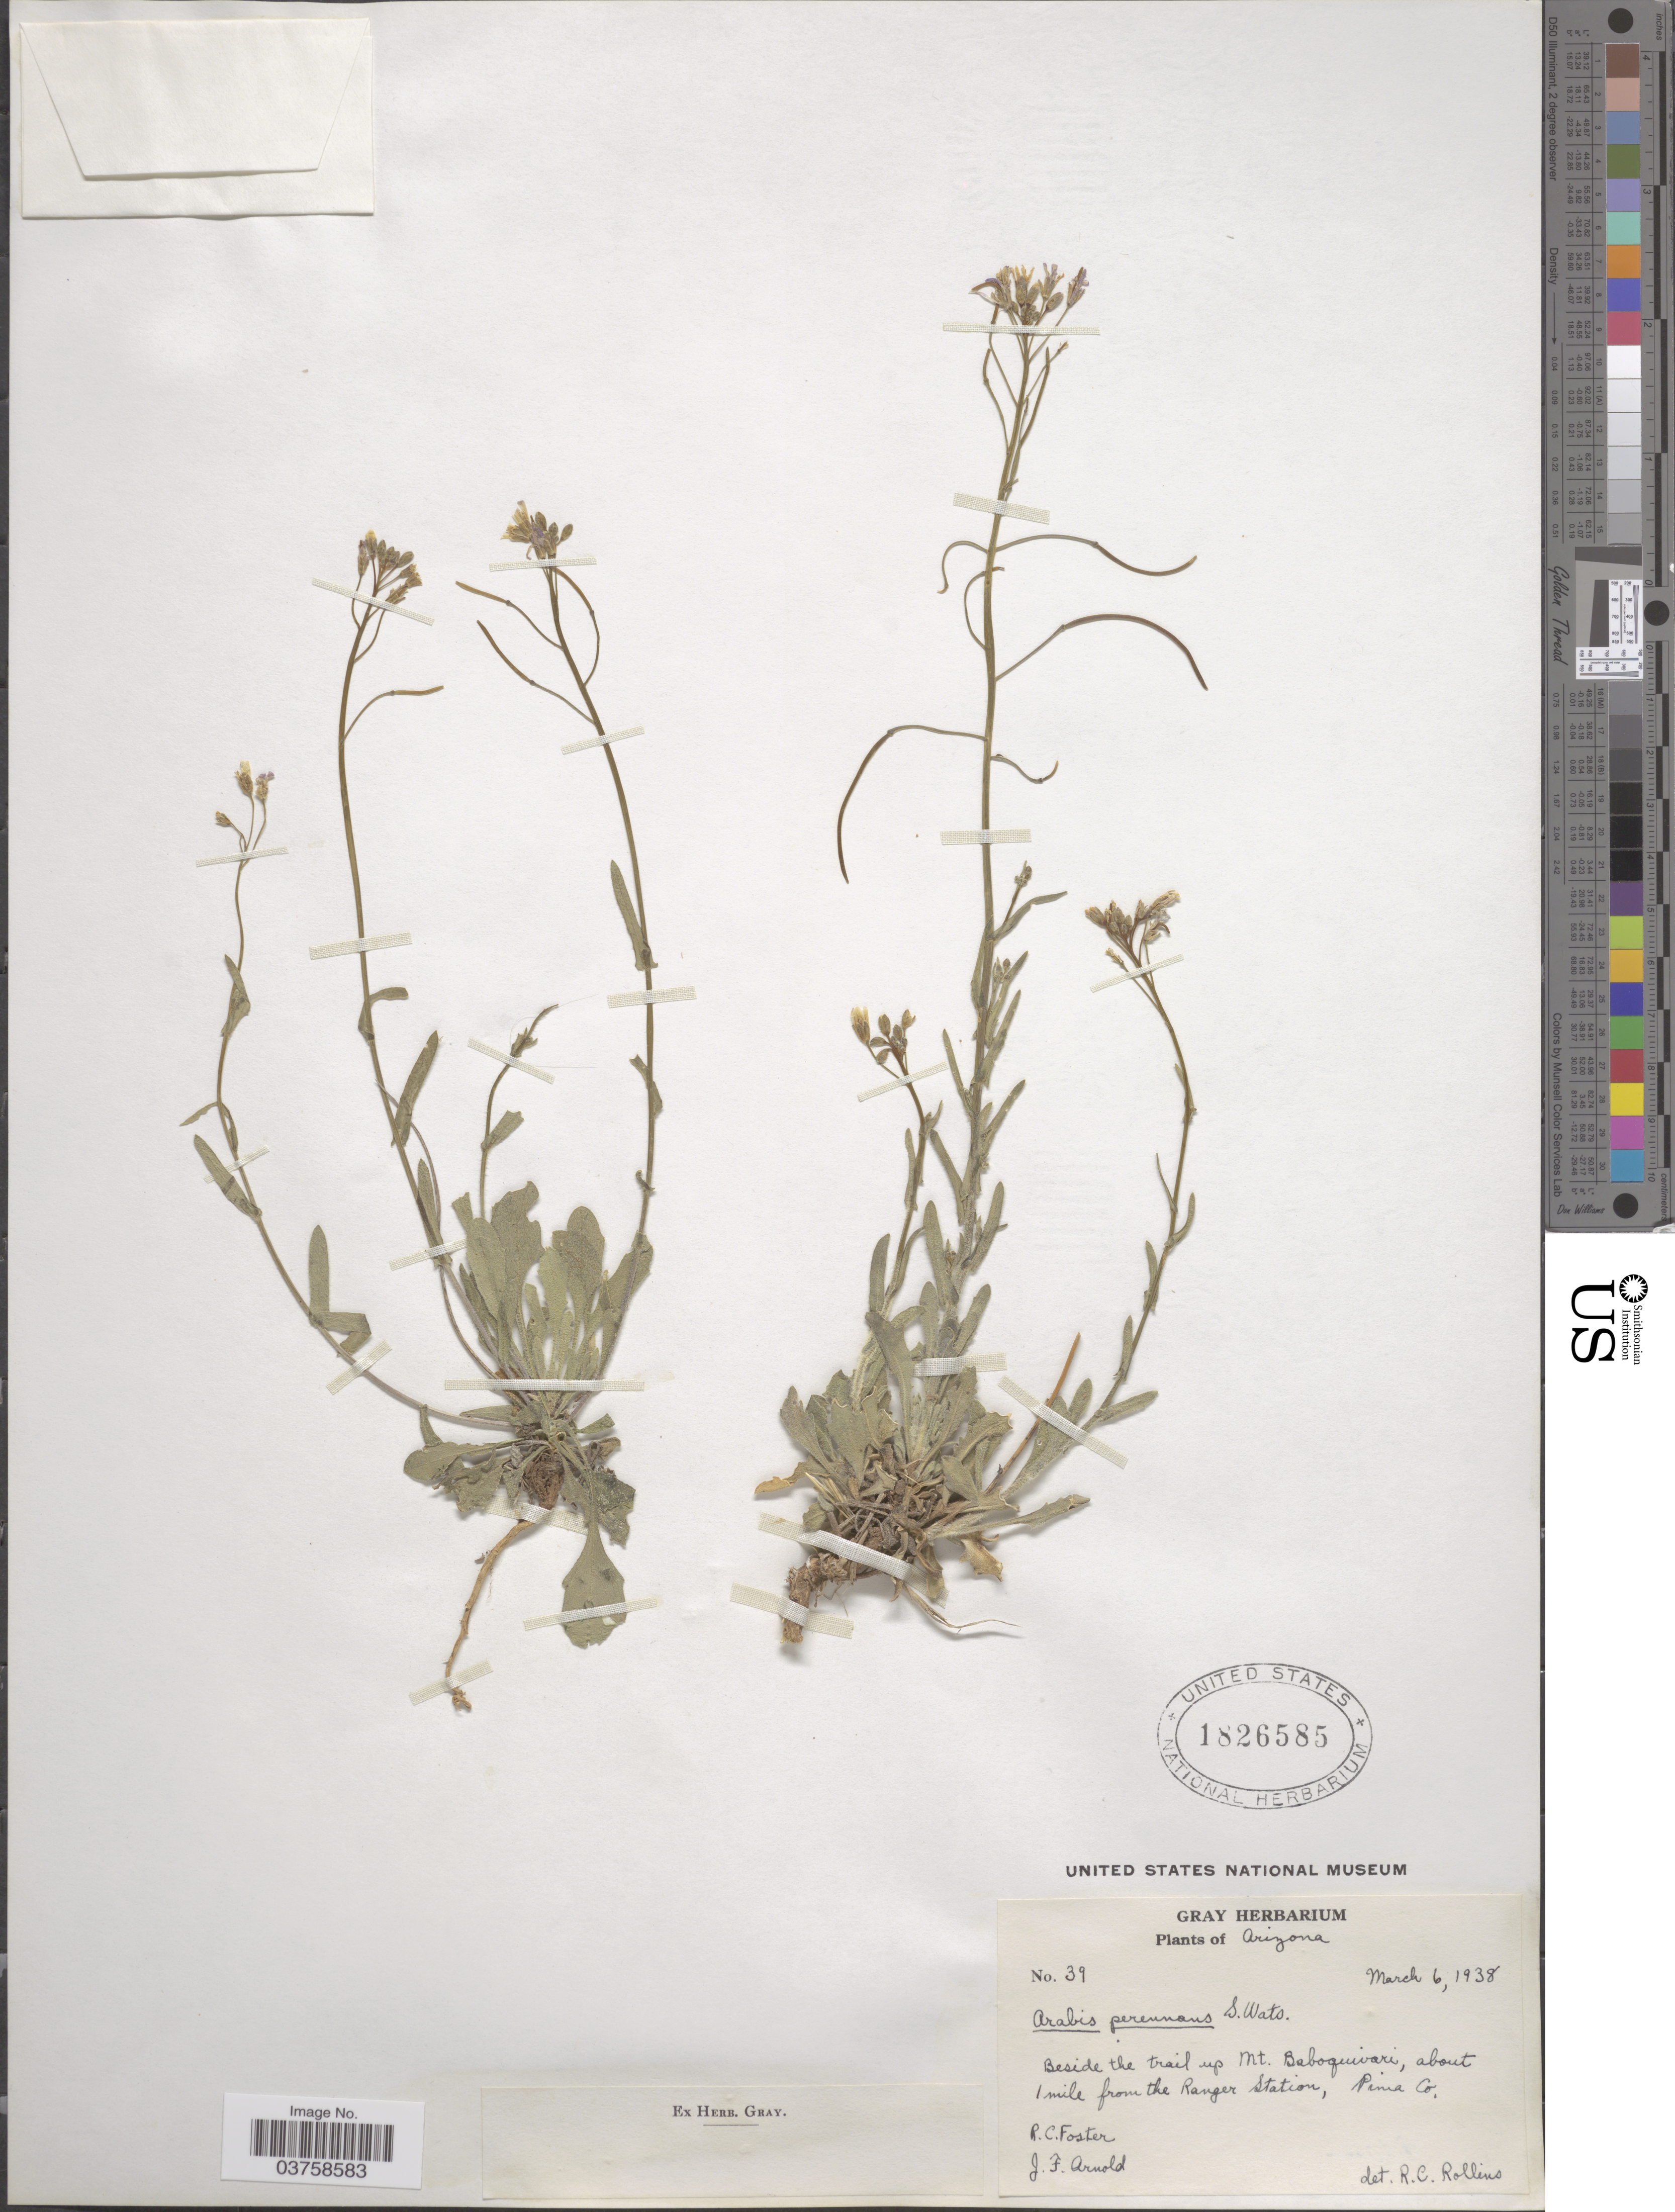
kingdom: Plantae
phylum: Tracheophyta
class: Magnoliopsida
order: Brassicales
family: Brassicaceae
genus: Arabis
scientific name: Arabis perennans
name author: S. Watson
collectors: R. C. Foster & J. F. Arnold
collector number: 39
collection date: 1938-03-06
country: United States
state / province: Arizona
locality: Beside the trail up Mt. Baboquivari, about 1 mile from the Ranger Station, Pima Co.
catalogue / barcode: US 1826585